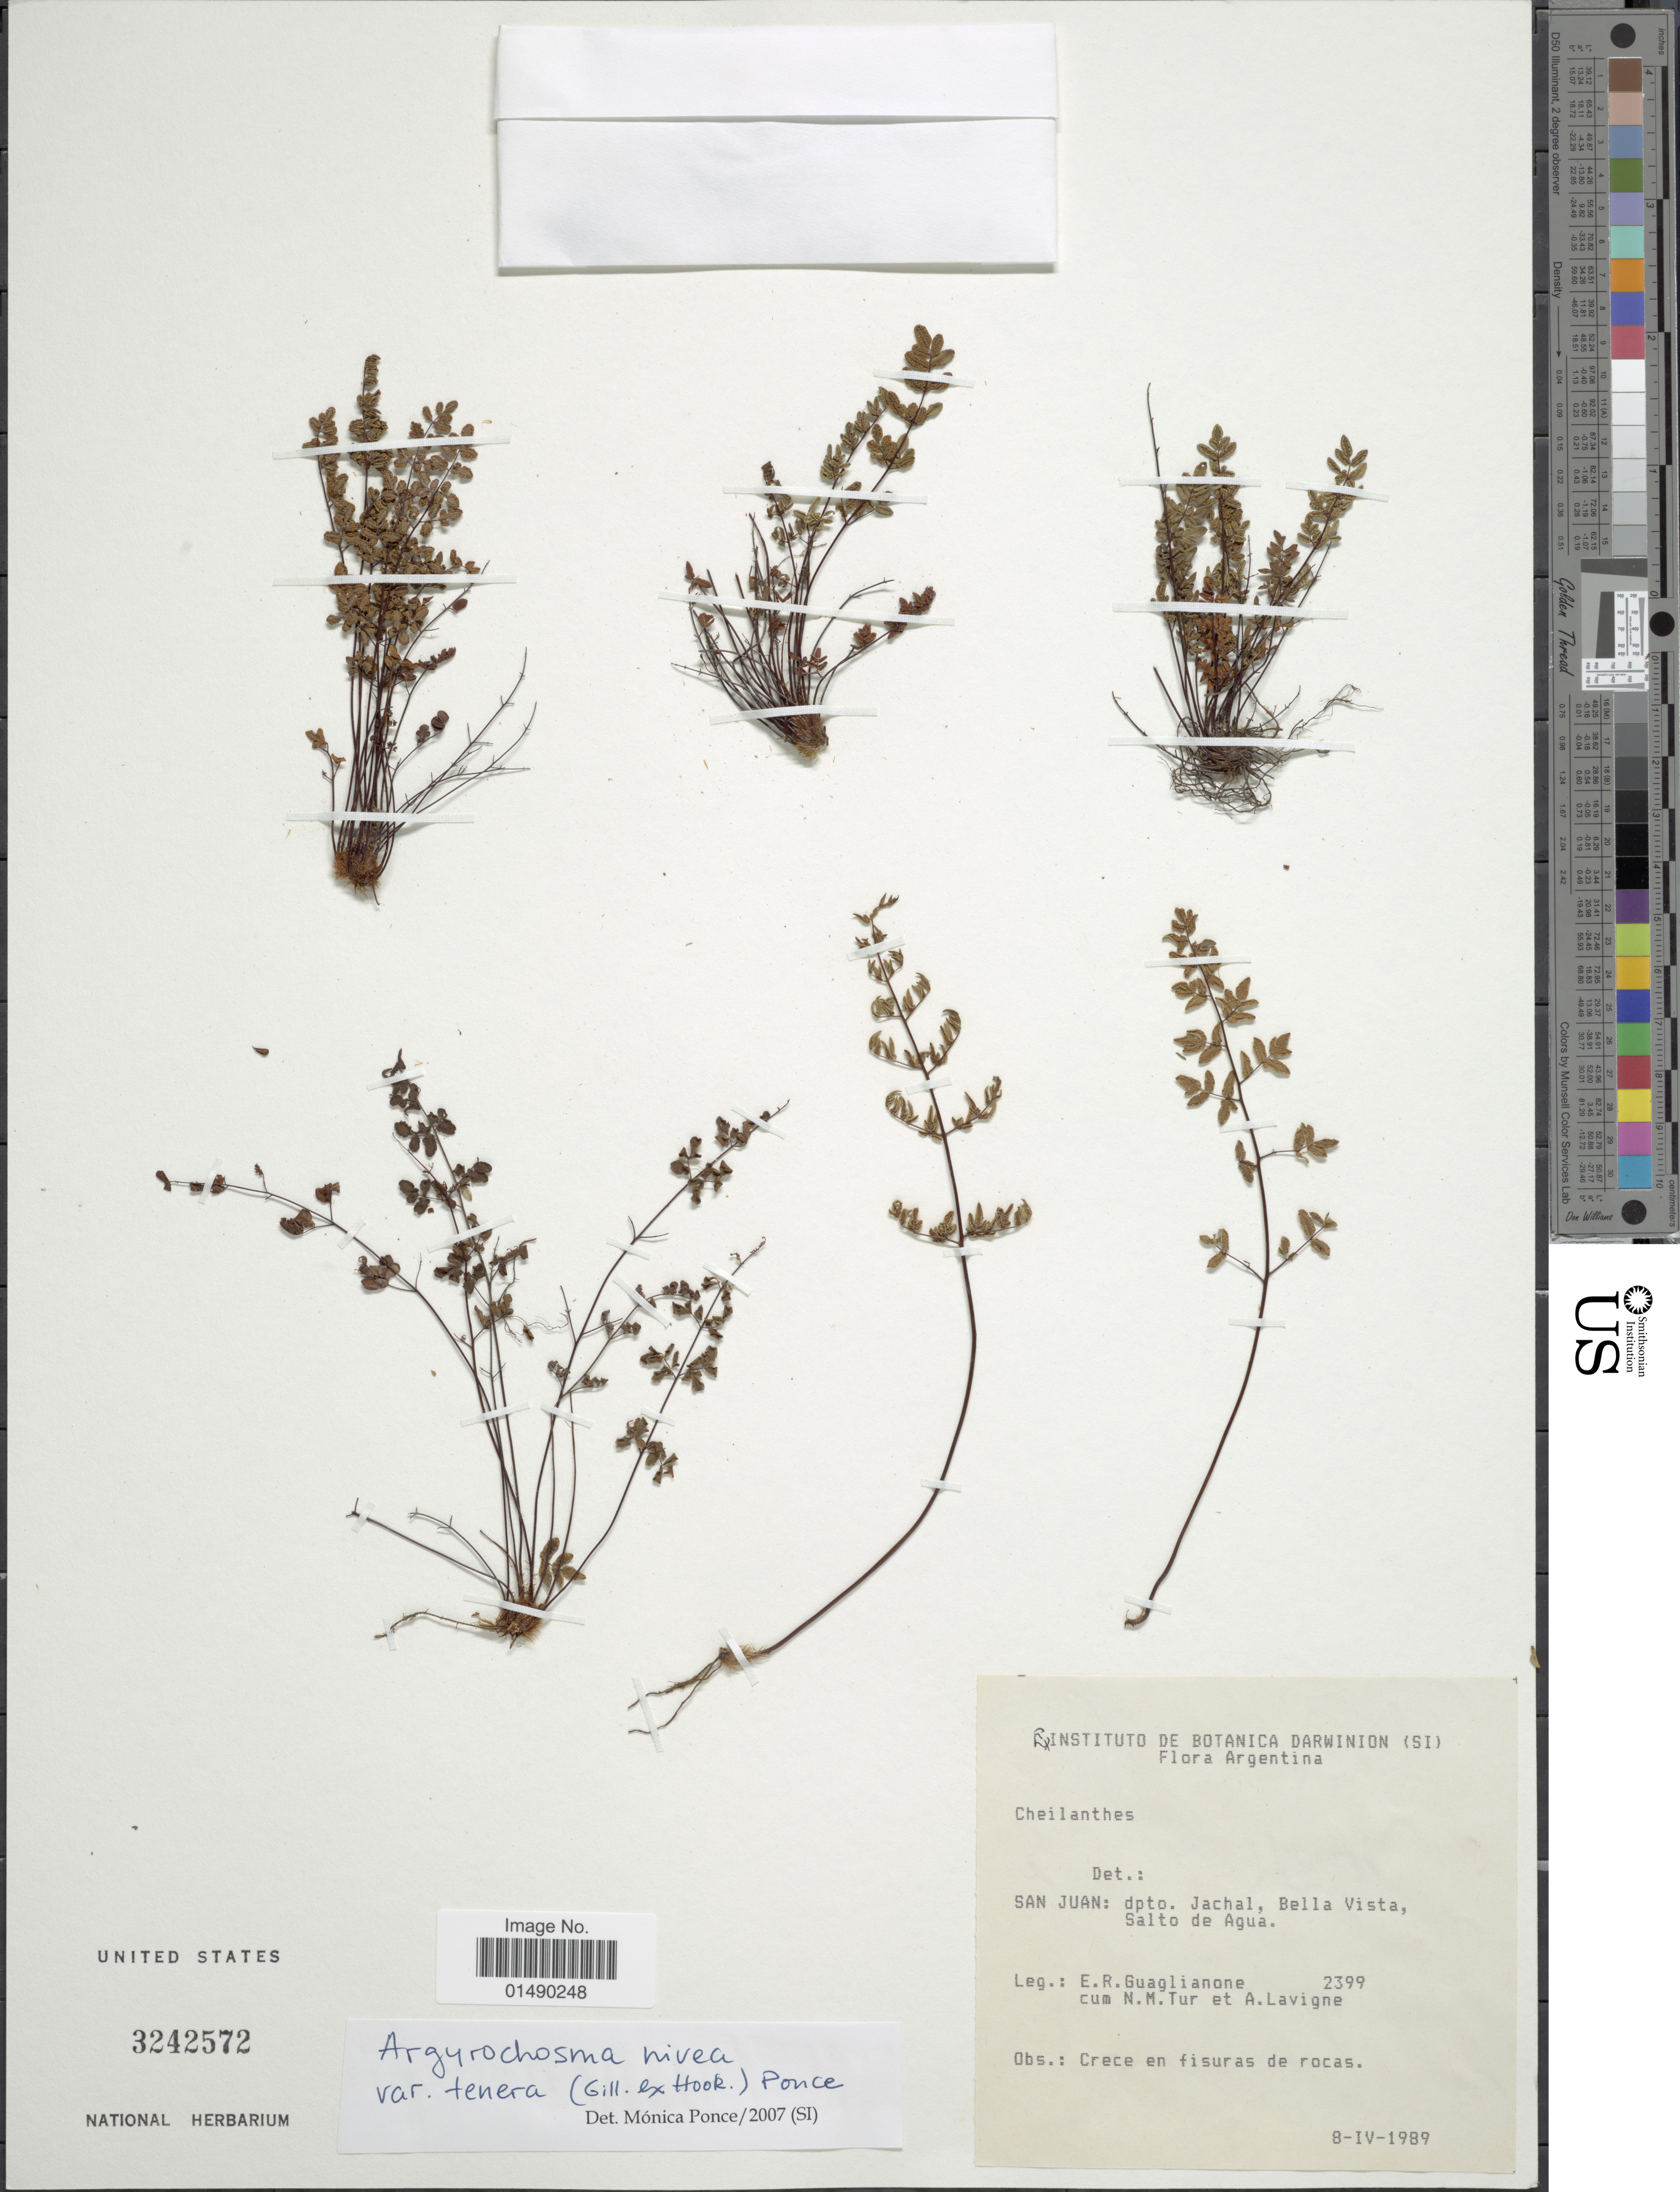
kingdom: Plantae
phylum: Tracheophyta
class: Polypodiopsida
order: Polypodiales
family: Pteridaceae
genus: Argyrochosma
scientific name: Argyrochosma nivea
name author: (Poir.) Windham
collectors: E. R. Guaglianone, N. M. Tur & A. Lavigne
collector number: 2399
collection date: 1989-04-08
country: Argentina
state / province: San Juan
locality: Argentina, dpto. Jachal, Bella Vista,Salto de Agua.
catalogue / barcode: US 3242572